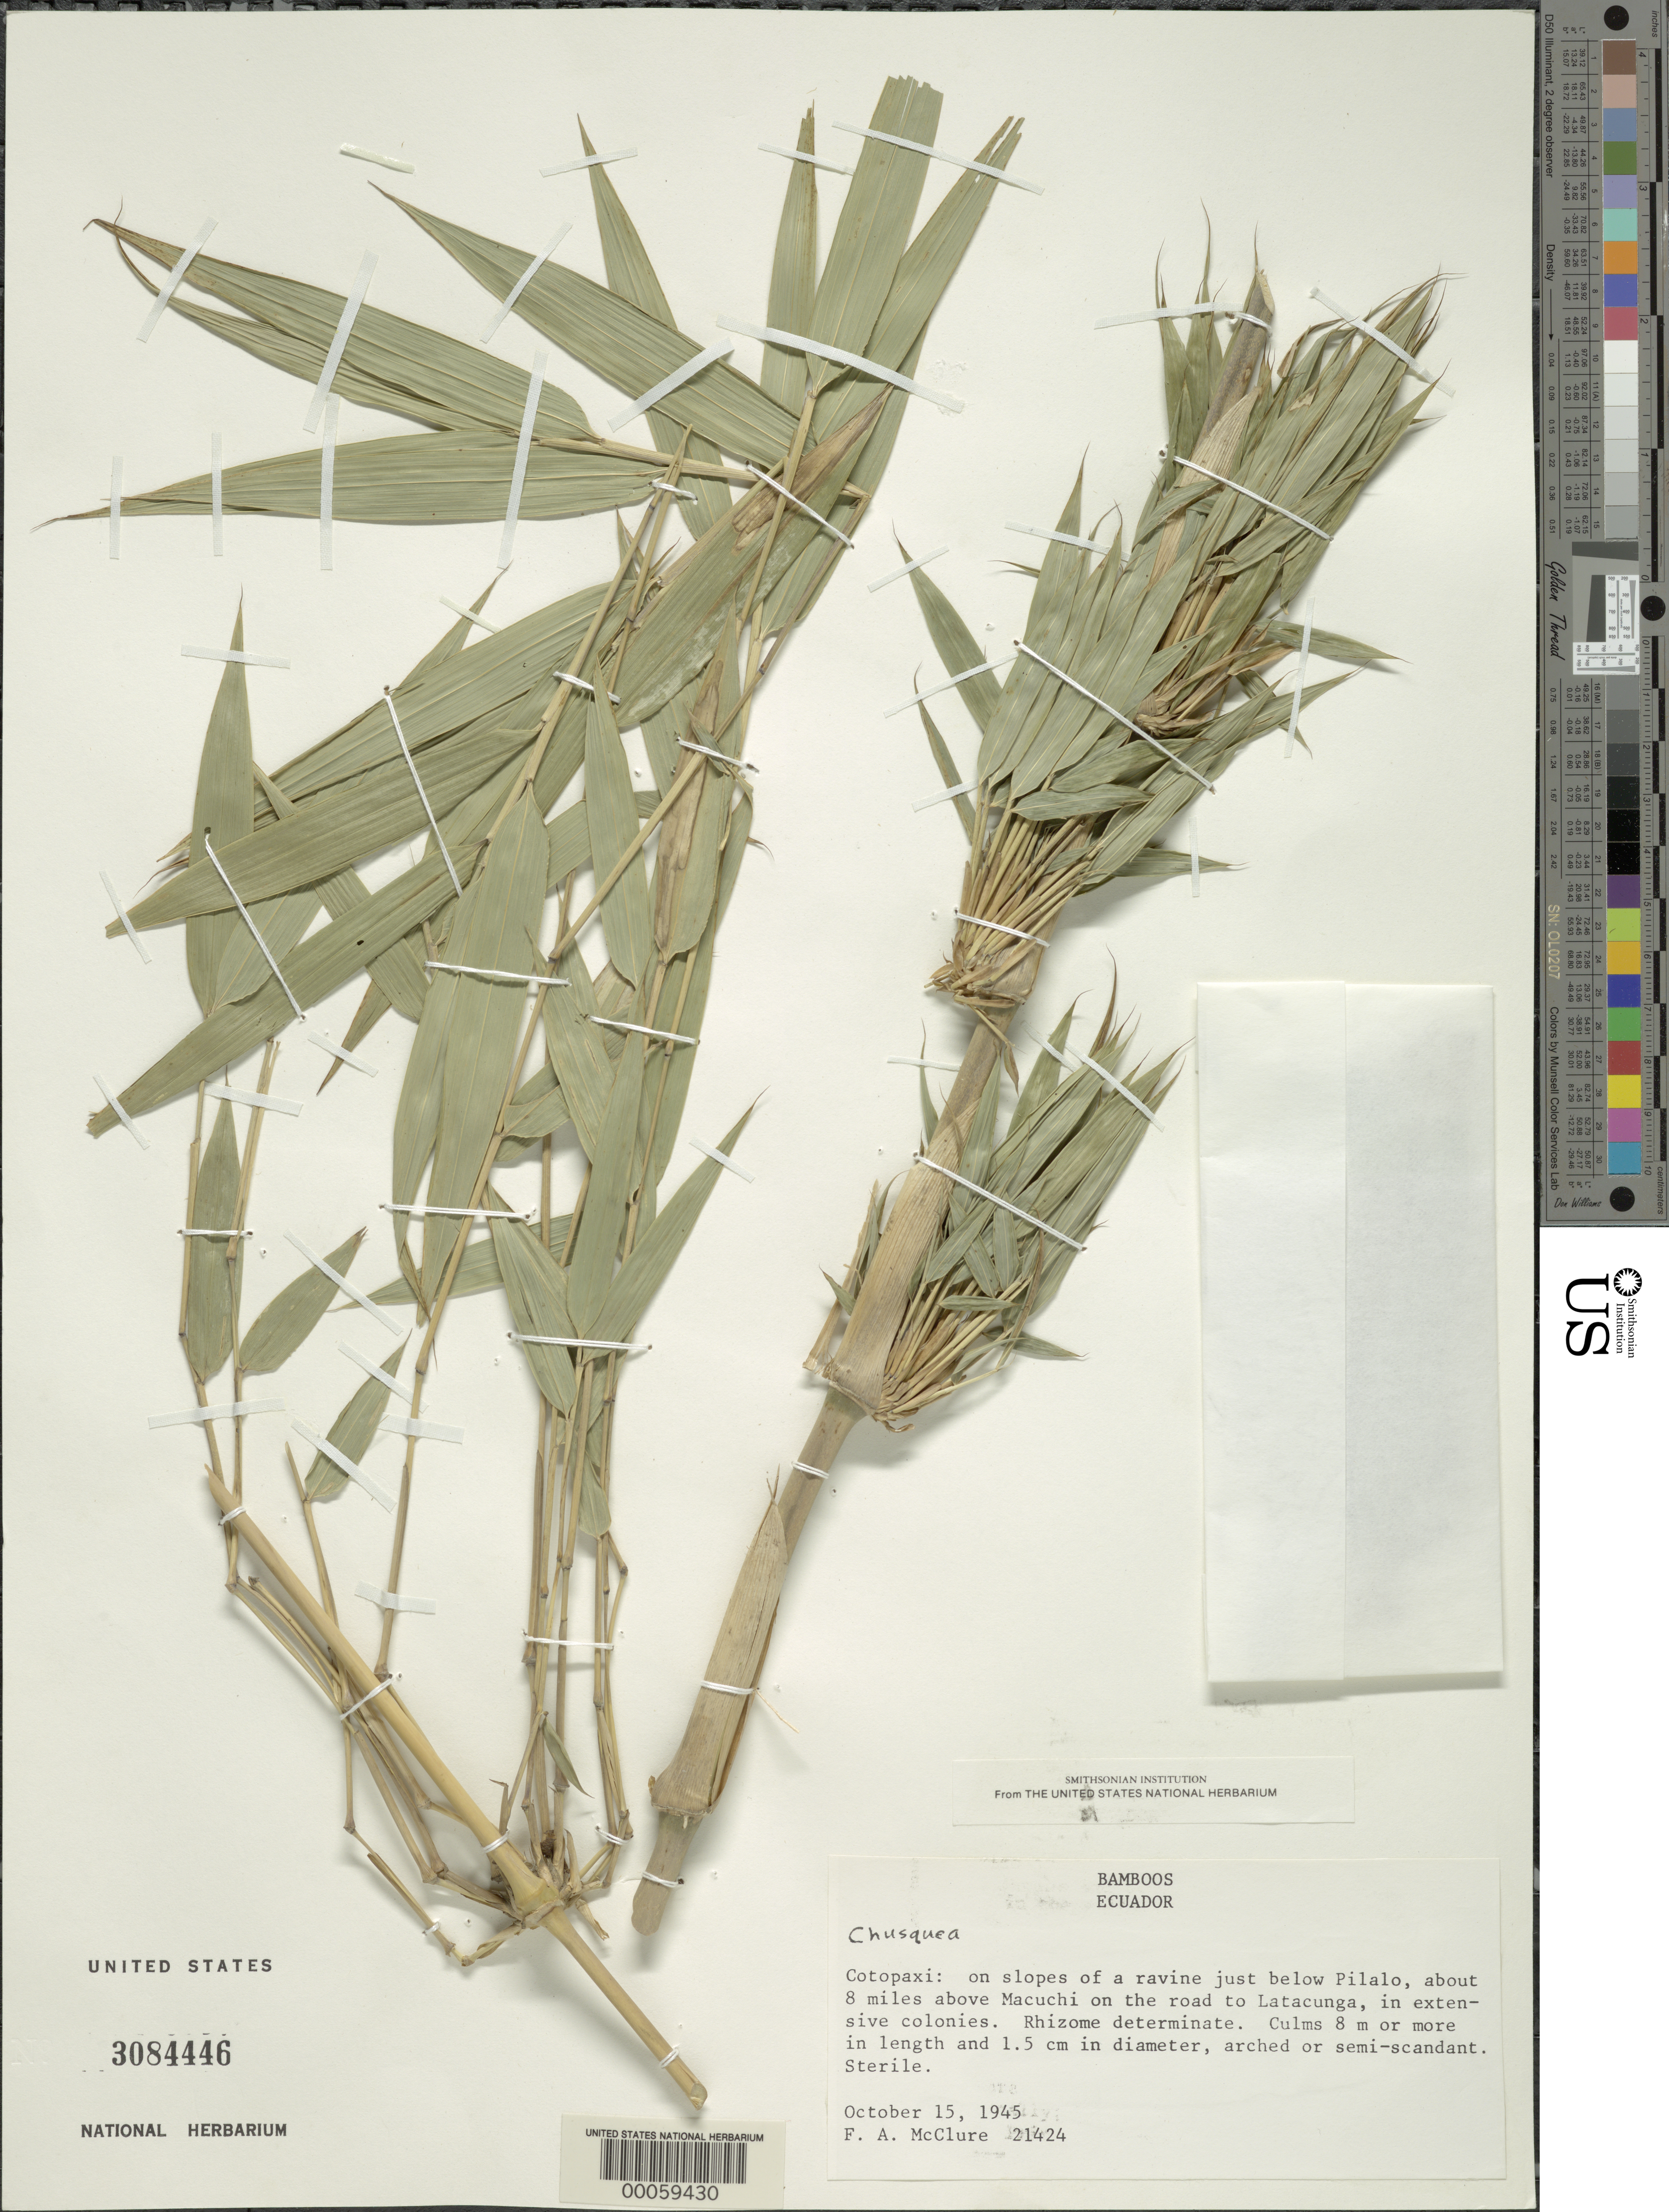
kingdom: Plantae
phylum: Tracheophyta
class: Liliopsida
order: Poales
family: Poaceae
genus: Chusquea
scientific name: Chusquea sp.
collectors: F. A. McClure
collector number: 21424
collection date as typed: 15 Oct 1945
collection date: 1945-10-15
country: Ecuador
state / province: Cotopaxi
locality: Below Pilalo, ca. 8 mi above Macuchi on road to Latacunga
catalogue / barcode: US 3084446